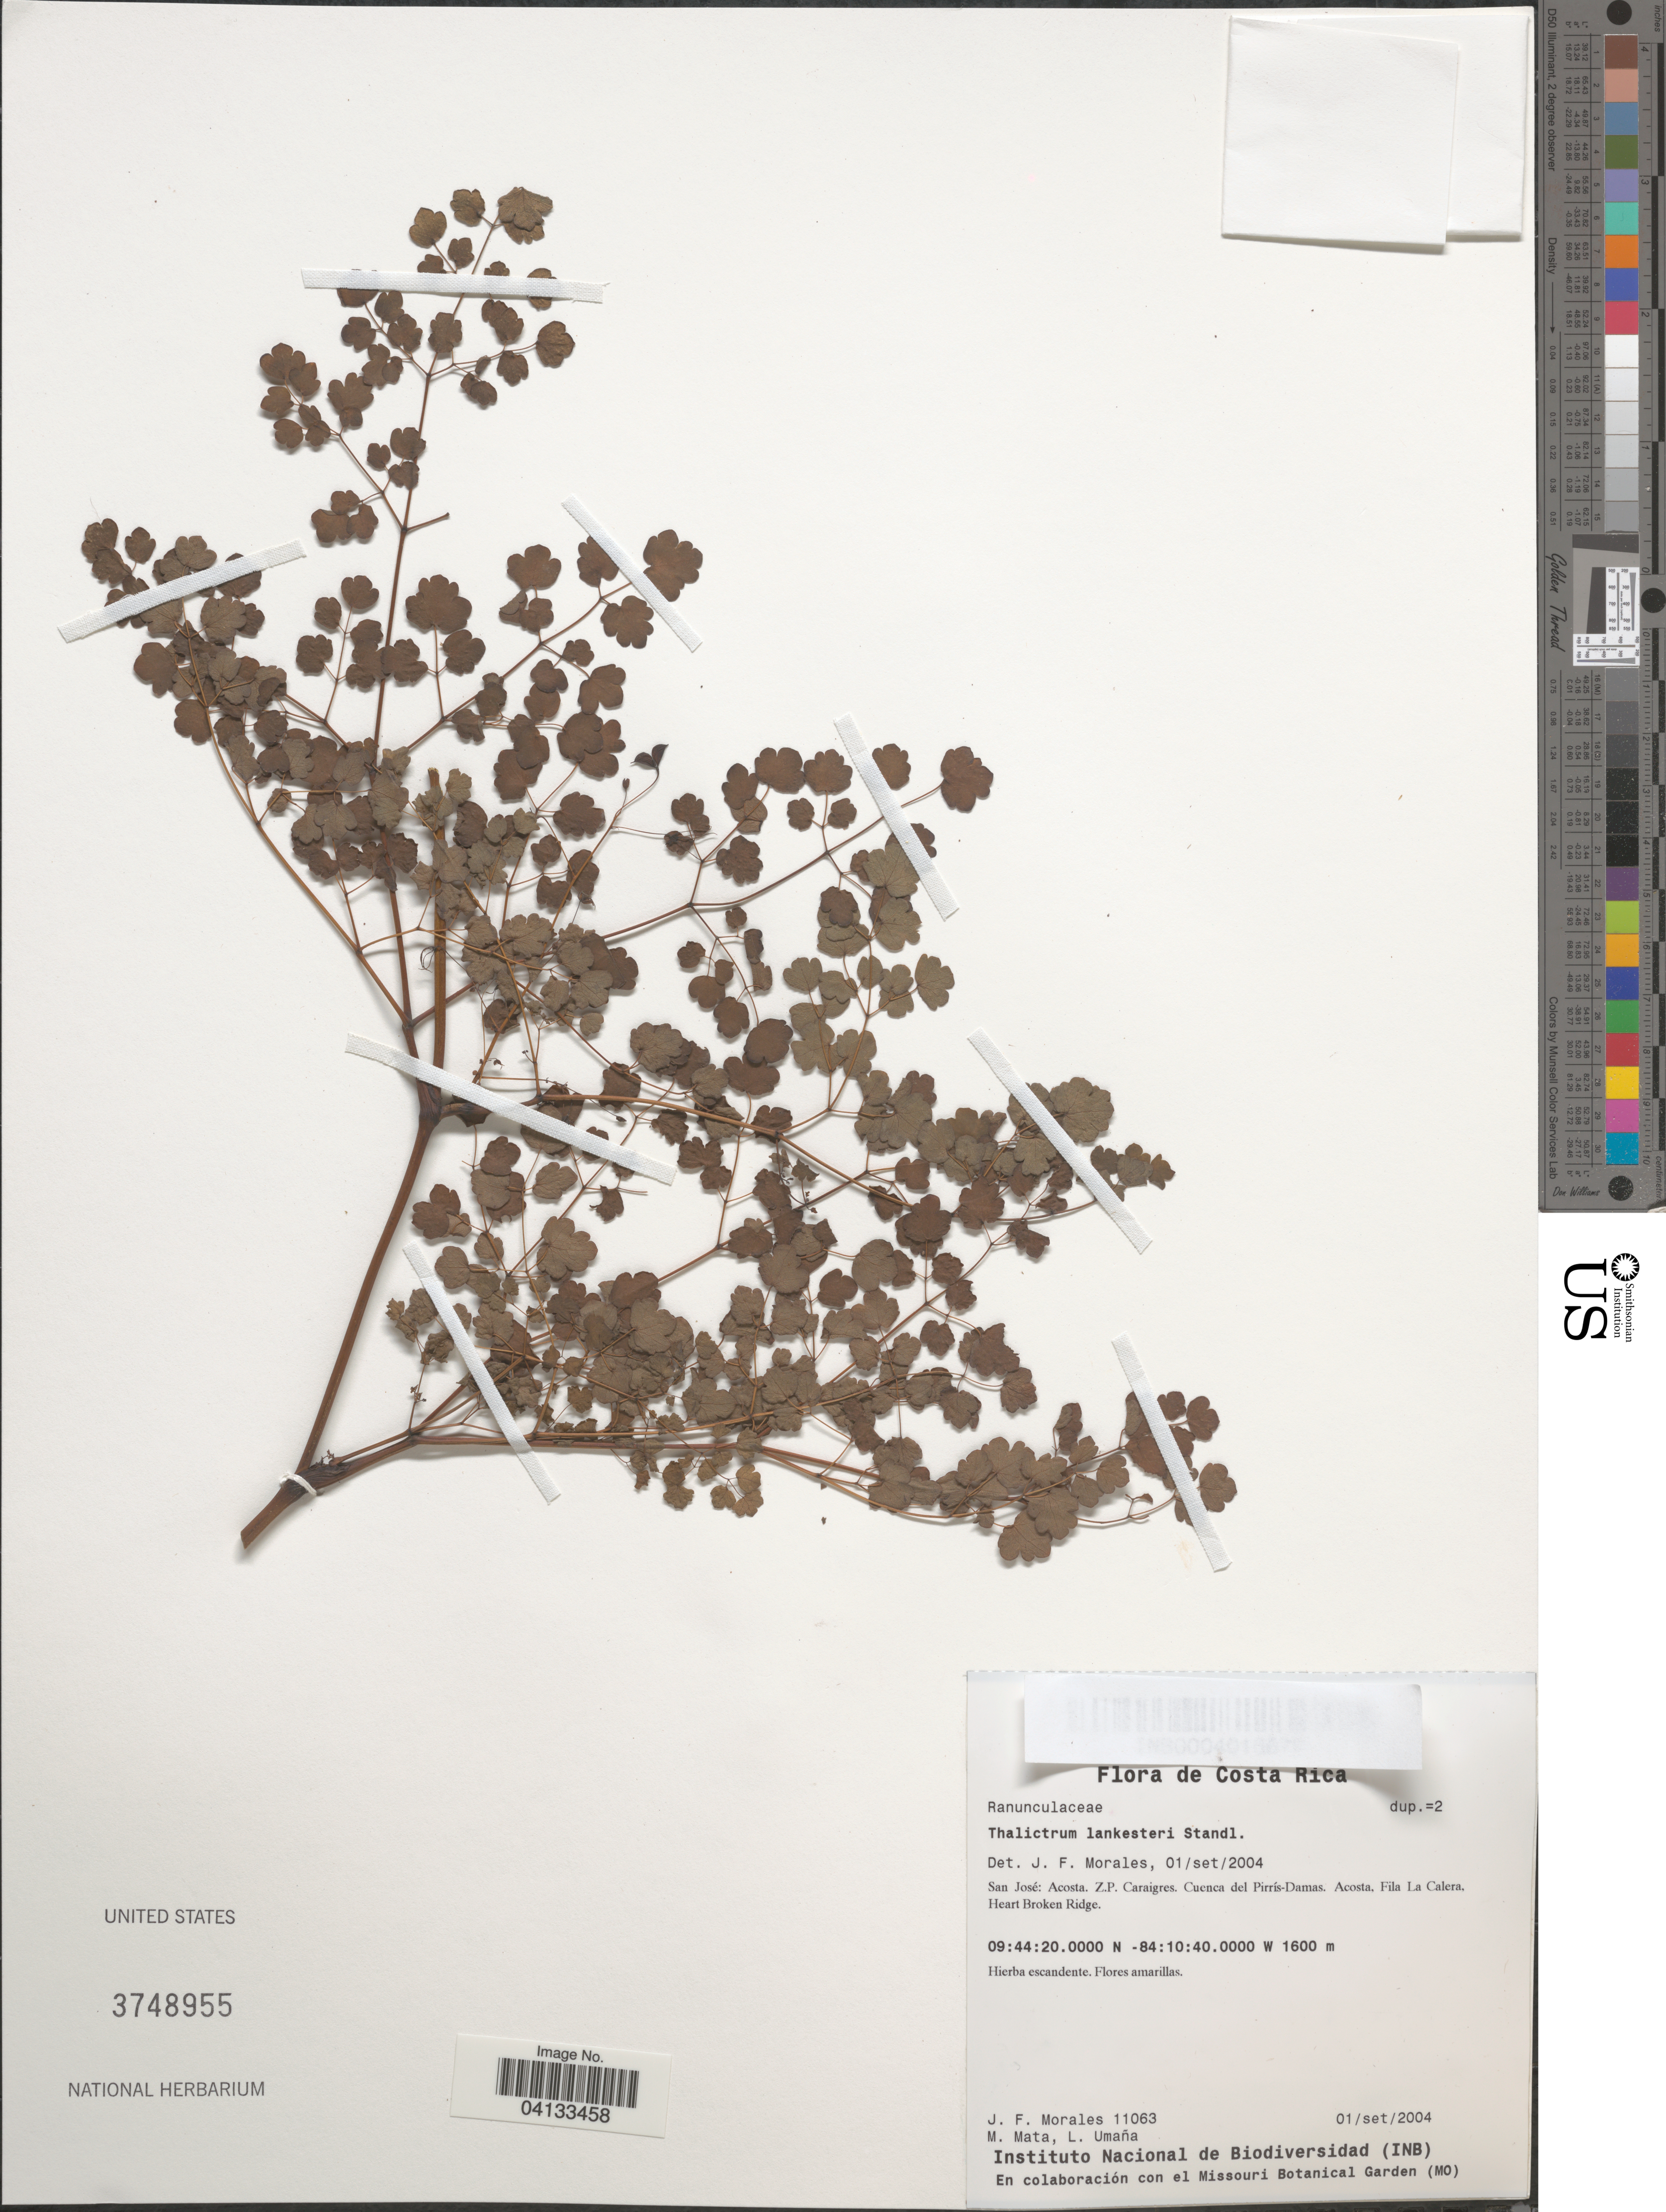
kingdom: Plantae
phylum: Tracheophyta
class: Magnoliopsida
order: Ranunculales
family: Ranunculaceae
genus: Thalictrum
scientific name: Thalictrum lankesteri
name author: Standl.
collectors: J. Morales, M. Mata & L. C. Umaña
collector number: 11063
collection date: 2004-09-01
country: Costa Rica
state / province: San José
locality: Acosta. Z.P. Caraigres. Cuenca del Pirrís-Damas. Acosta. Fila La Calera. Heart Broken Ridge.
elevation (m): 1600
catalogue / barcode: US 3748955